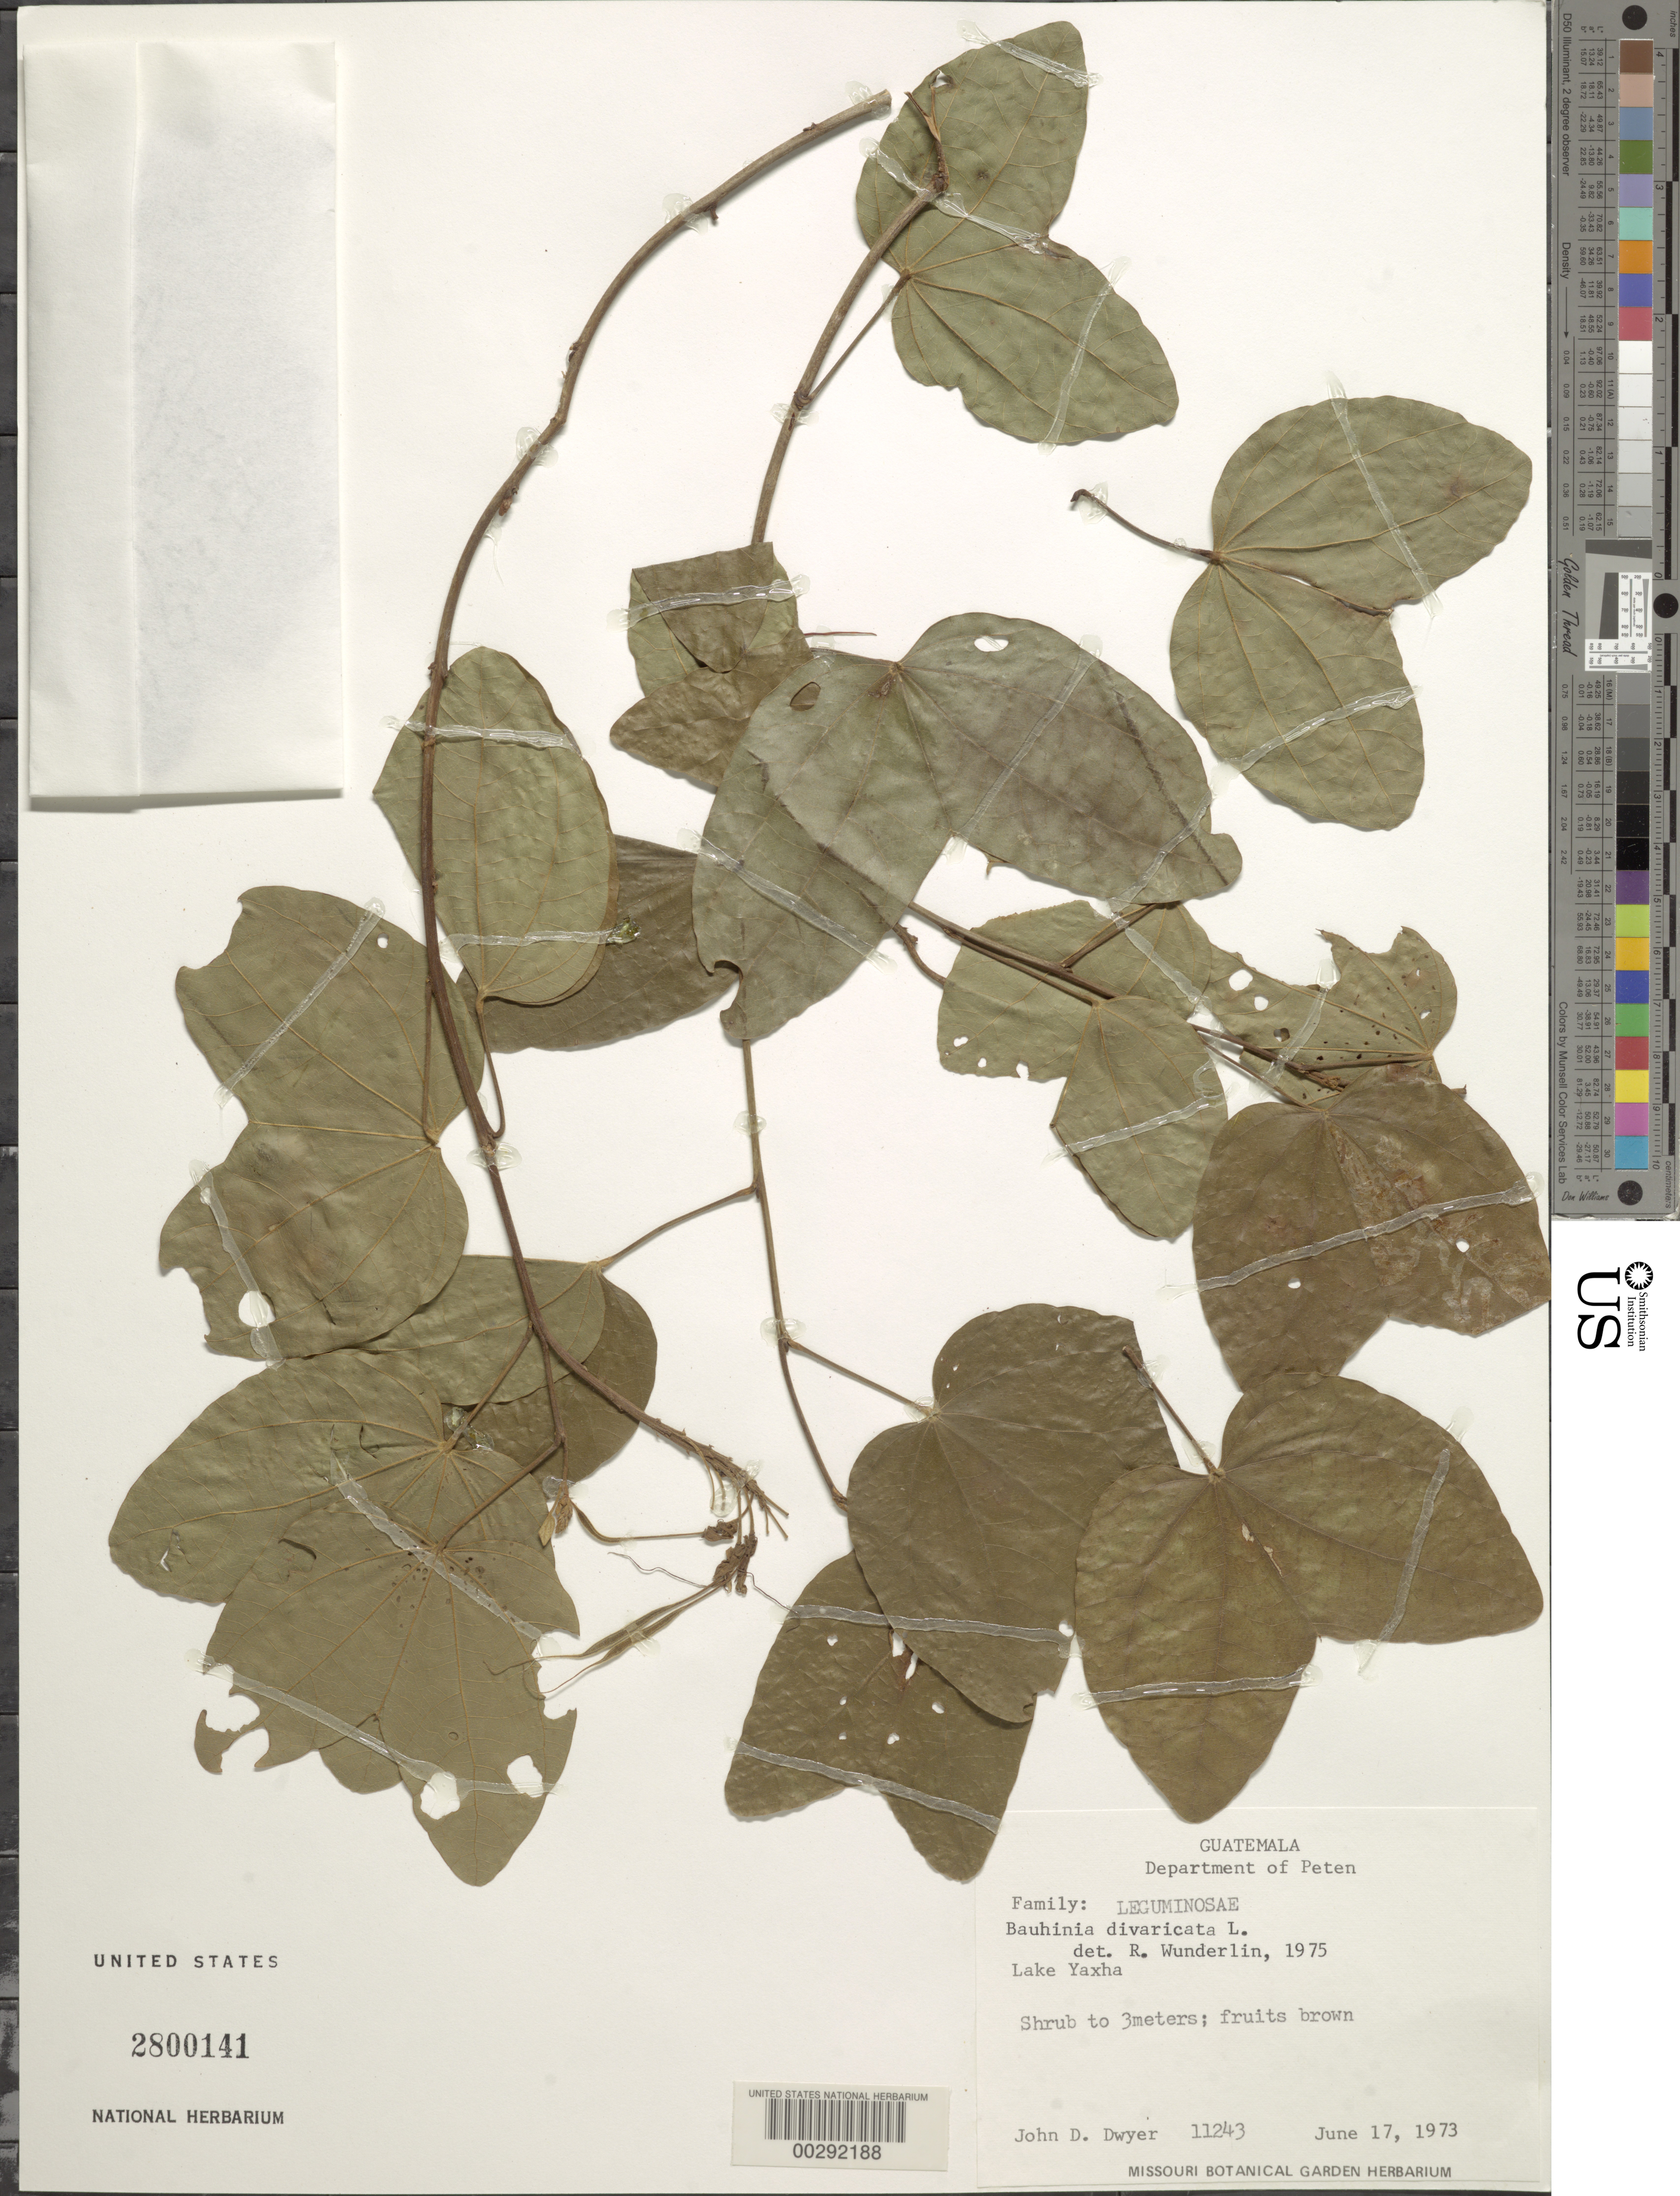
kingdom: Plantae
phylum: Tracheophyta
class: Magnoliopsida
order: Fabales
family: Fabaceae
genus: Bauhinia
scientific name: Bauhinia divaricata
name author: L.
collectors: J. D. Dwyer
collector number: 11243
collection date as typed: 17 Jun 1973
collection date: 1973-06-17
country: Guatemala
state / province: El Petén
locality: Lake Yaxha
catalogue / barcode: US 2800141